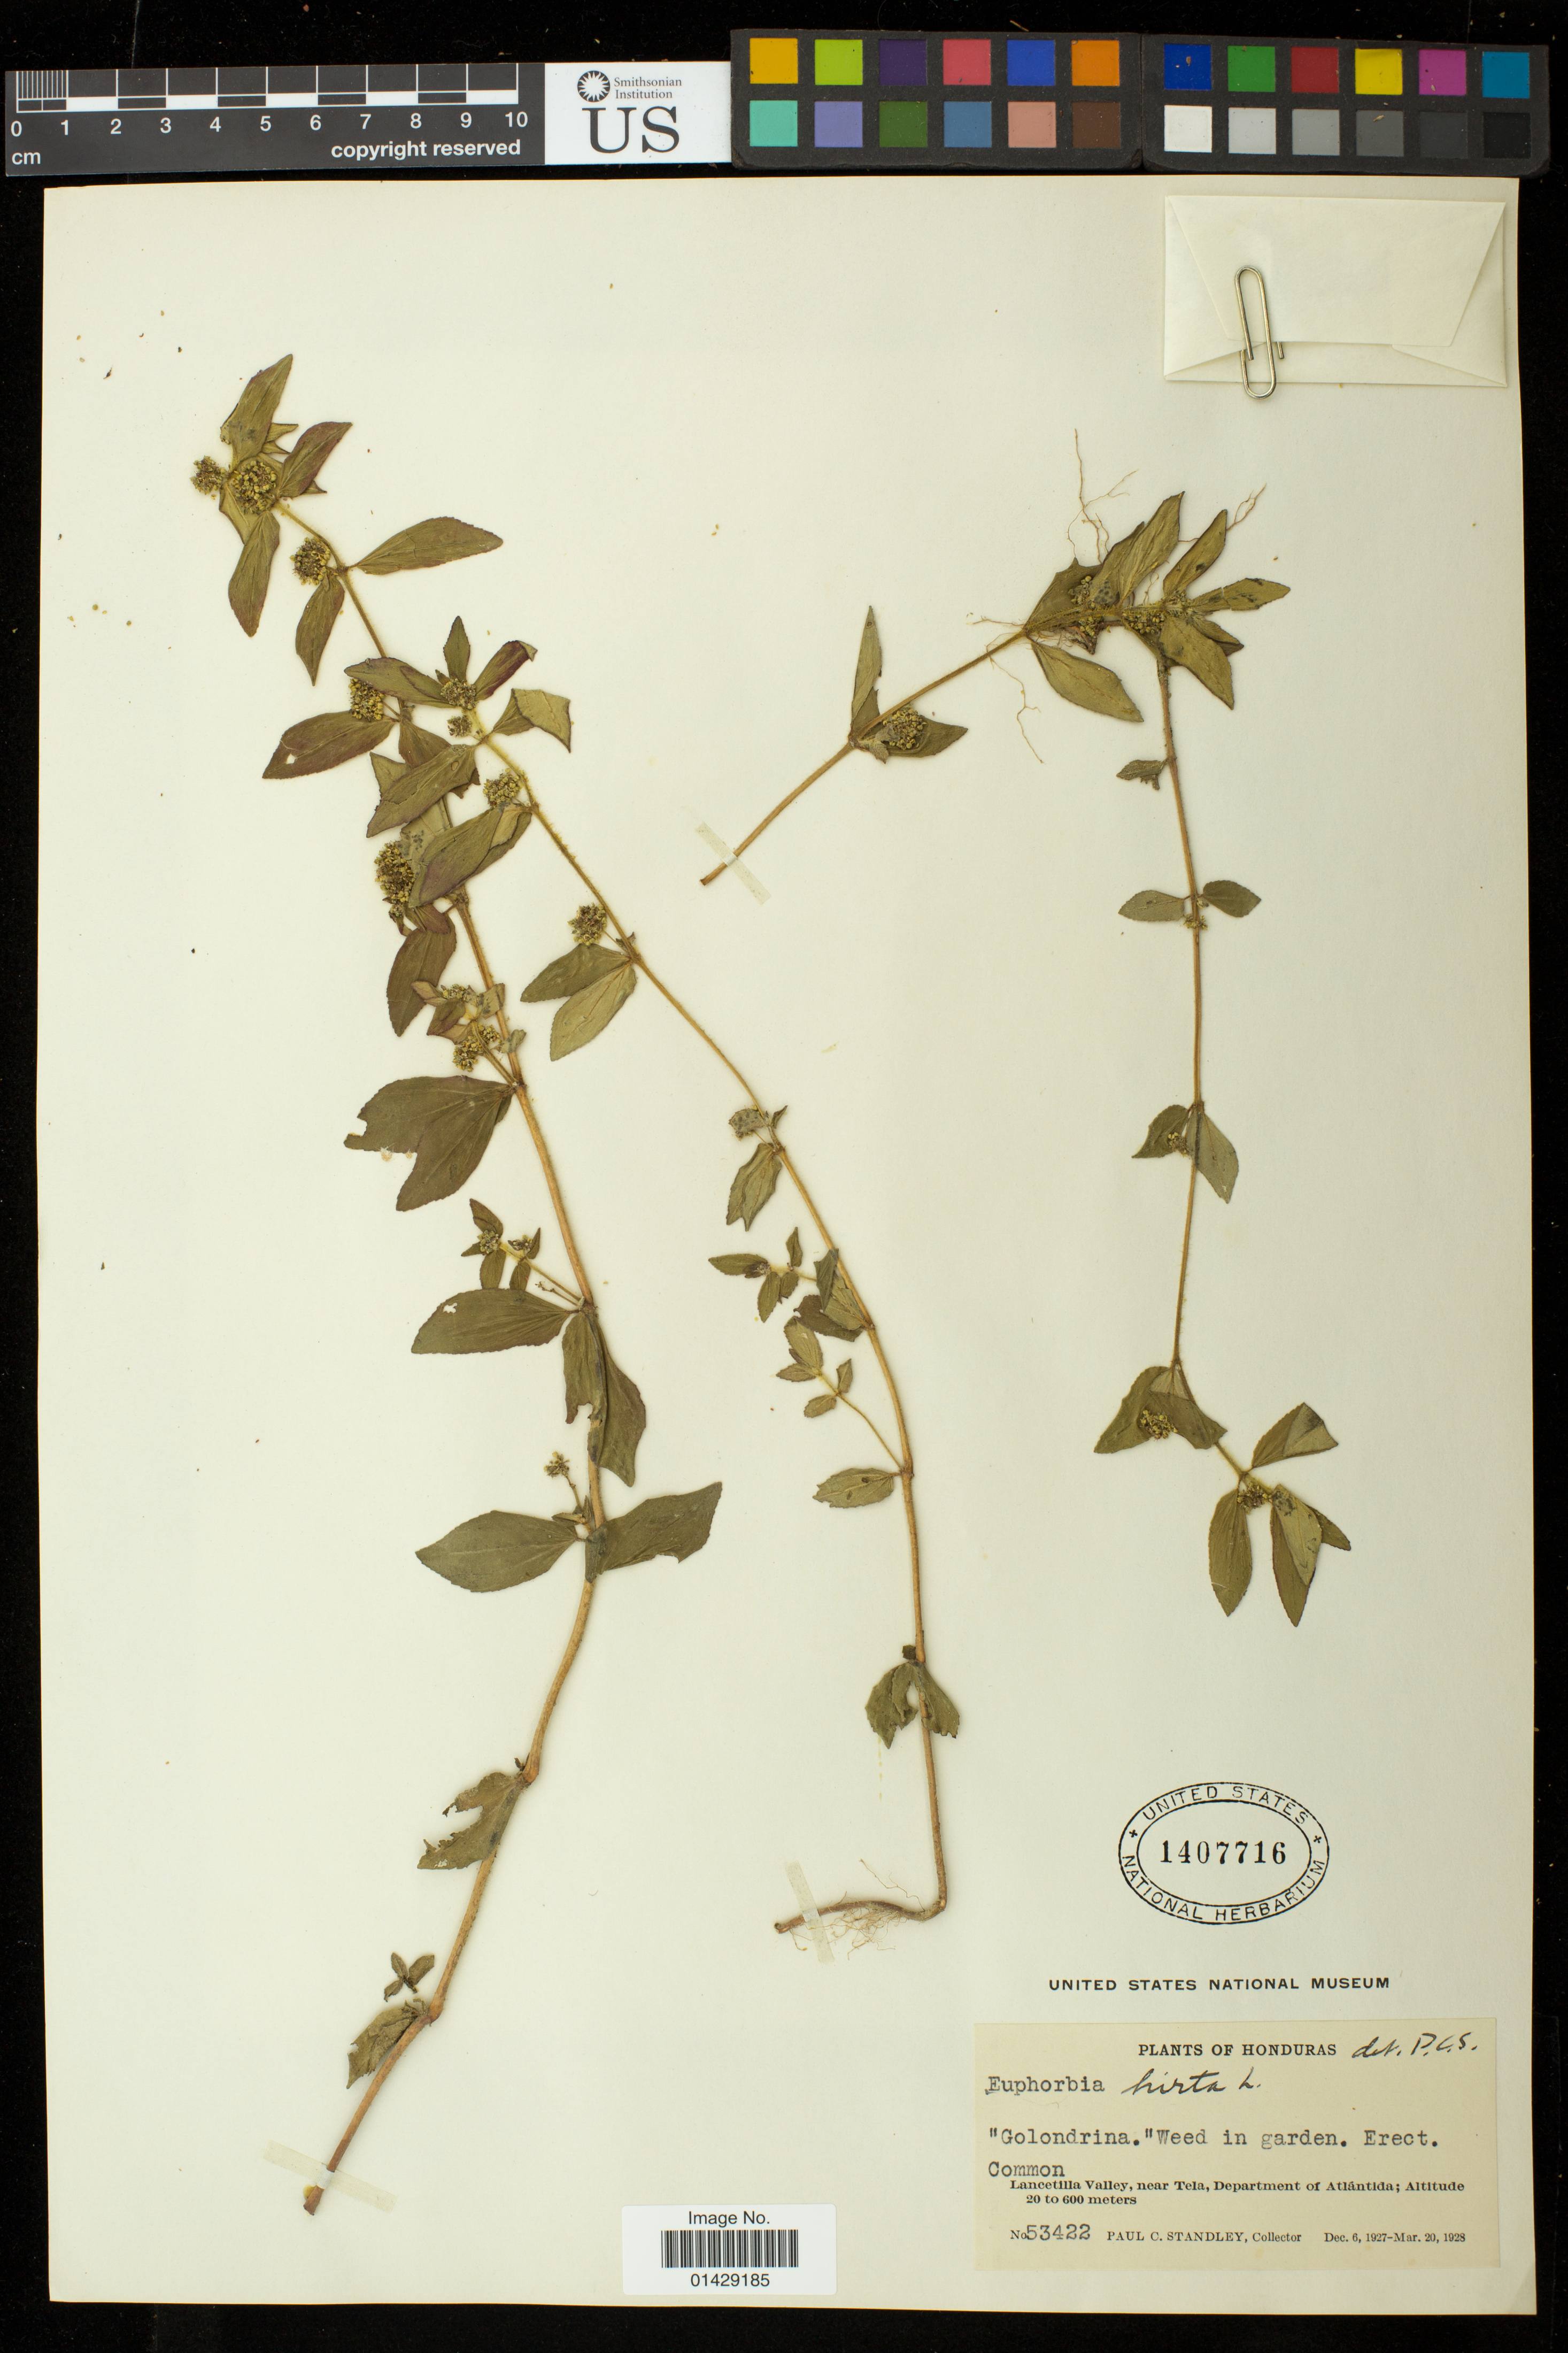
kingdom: Plantae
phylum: Tracheophyta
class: Magnoliopsida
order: Malpighiales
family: Euphorbiaceae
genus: Euphorbia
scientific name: Euphorbia hirta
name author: L.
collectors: P. C. Standley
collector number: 53422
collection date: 1927-12-06/1928-03-20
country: Honduras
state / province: Atlántida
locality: Lancetilla Valley, near Tela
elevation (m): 20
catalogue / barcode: US 1407716